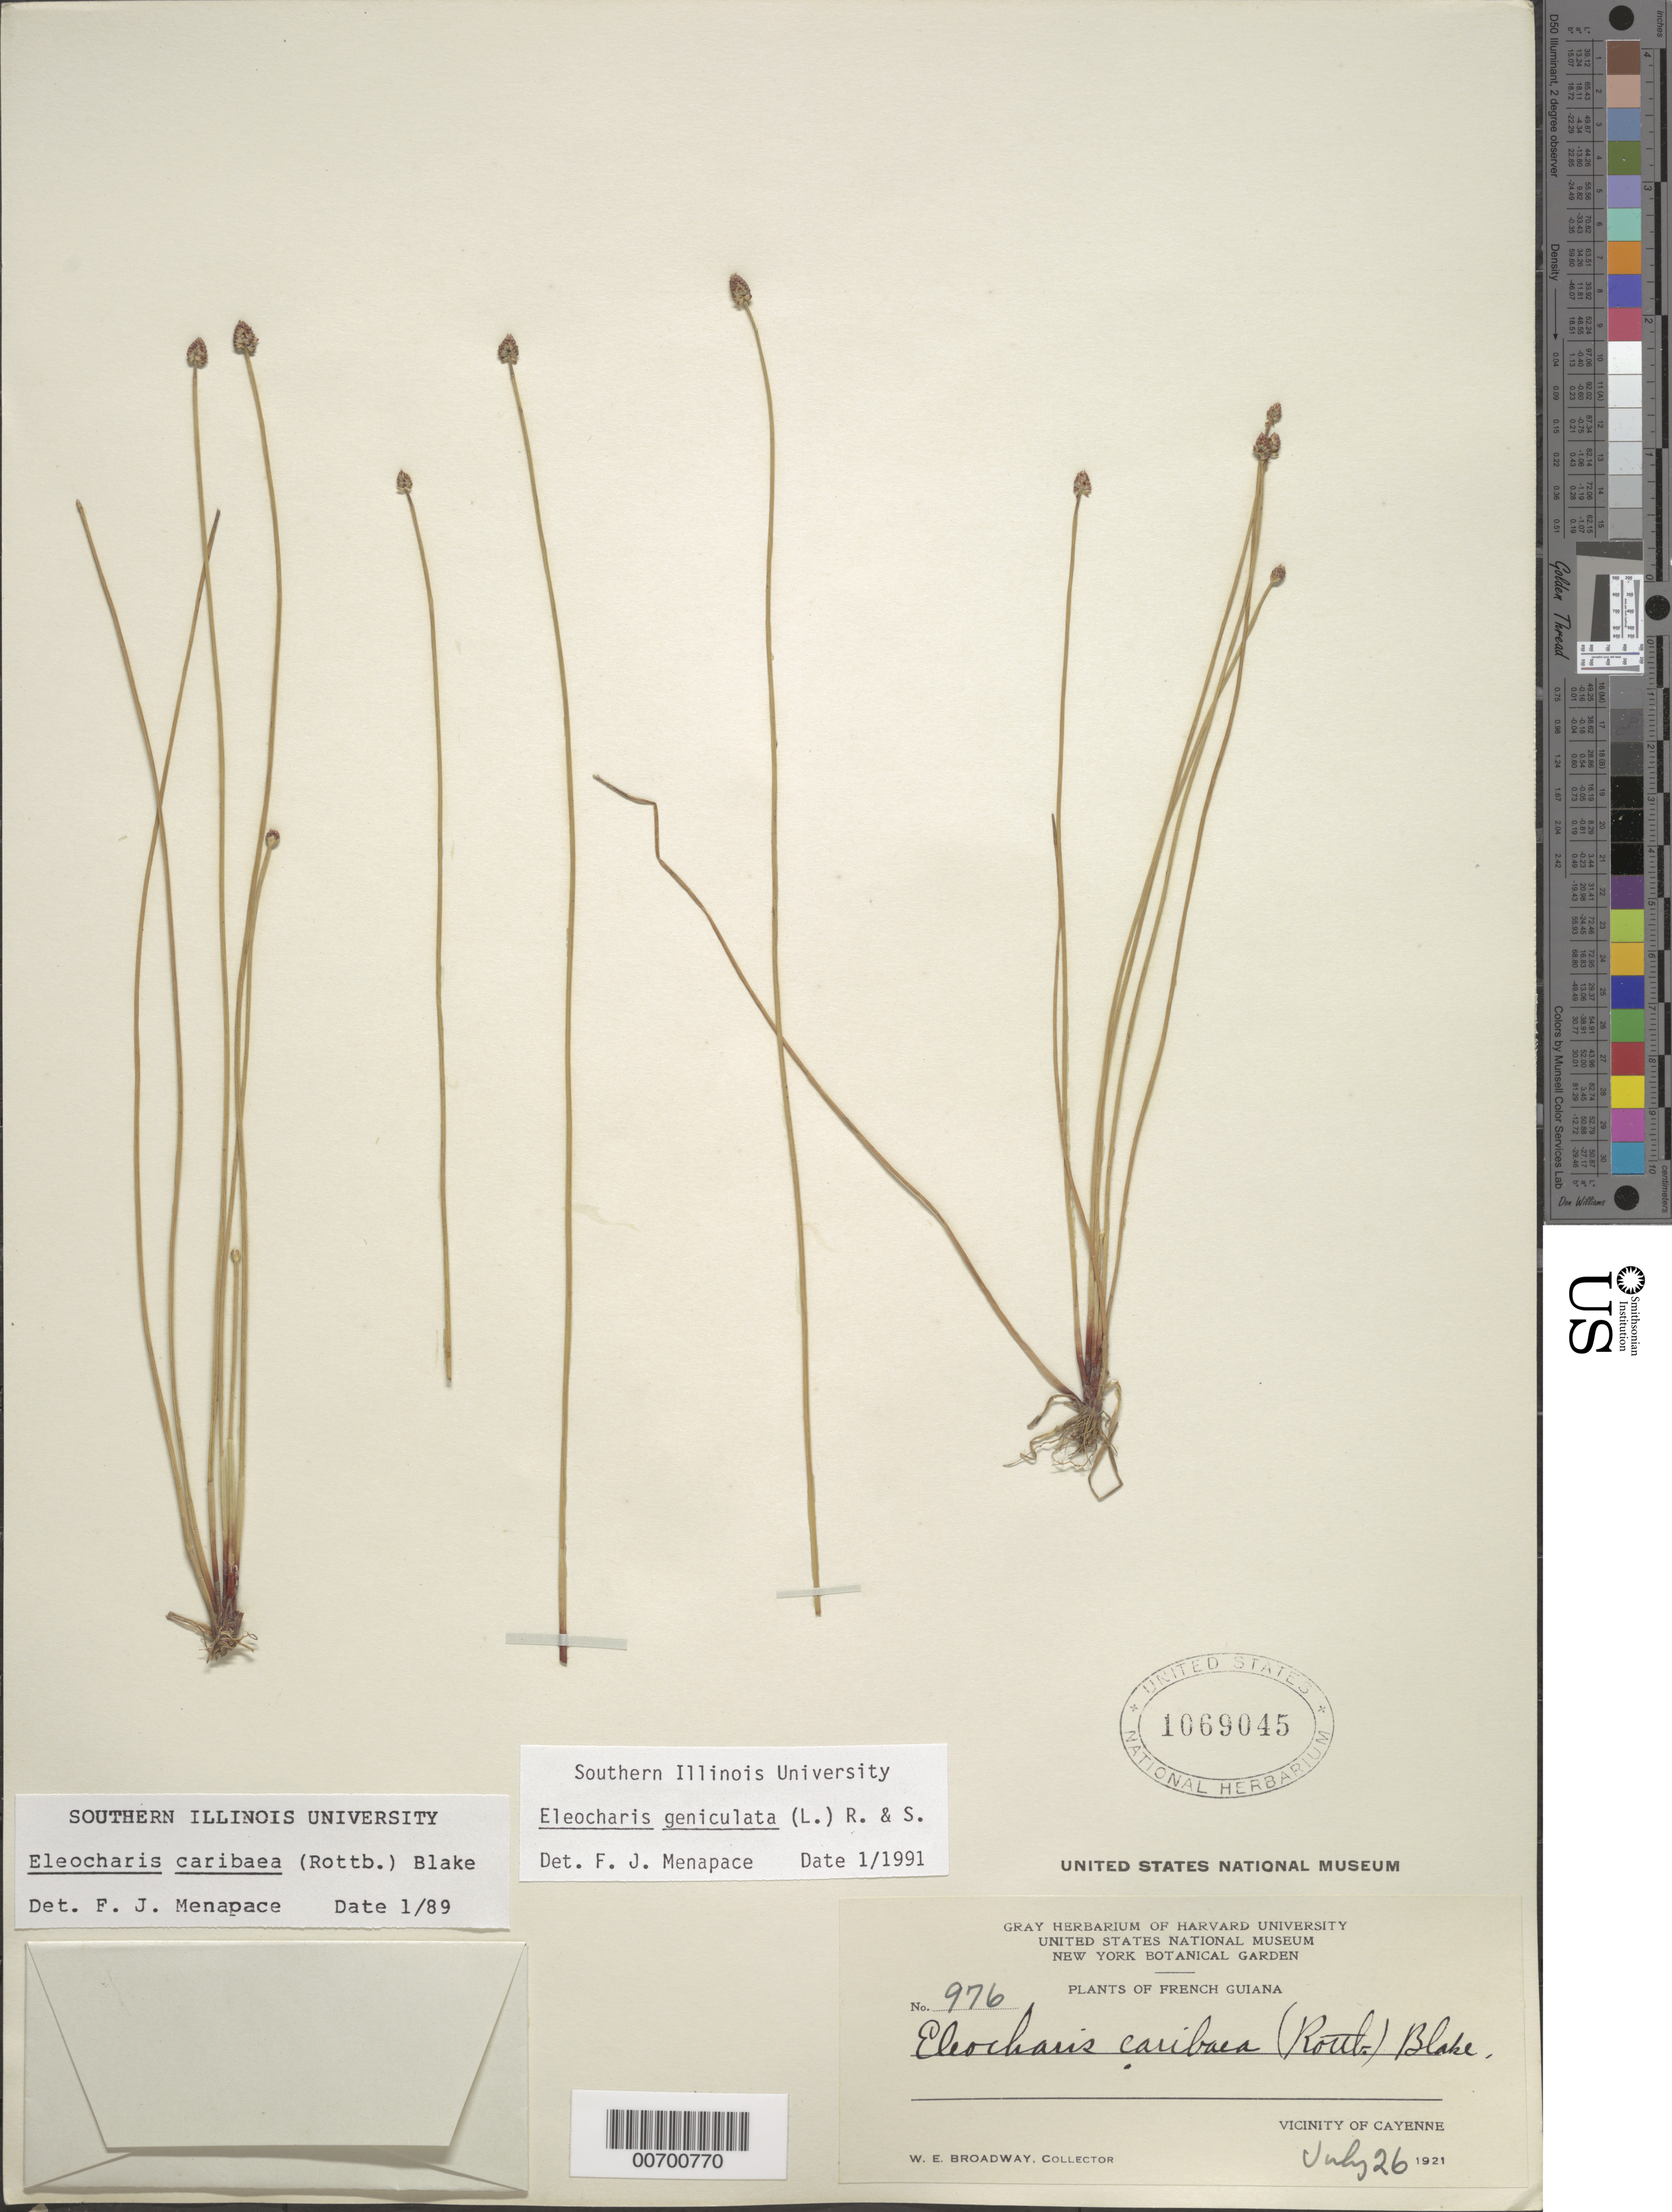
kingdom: Plantae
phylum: Tracheophyta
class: Liliopsida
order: Poales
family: Cyperaceae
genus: Eleocharis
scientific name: Eleocharis geniculata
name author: (L.) Roem. & Schult.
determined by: Menapace, F. J.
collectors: W. E. Broadway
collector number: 976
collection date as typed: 26-Jul-21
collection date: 1921-07-26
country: French Guiana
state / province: Cayenne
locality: Cayenne, vic.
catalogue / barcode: US 1069045